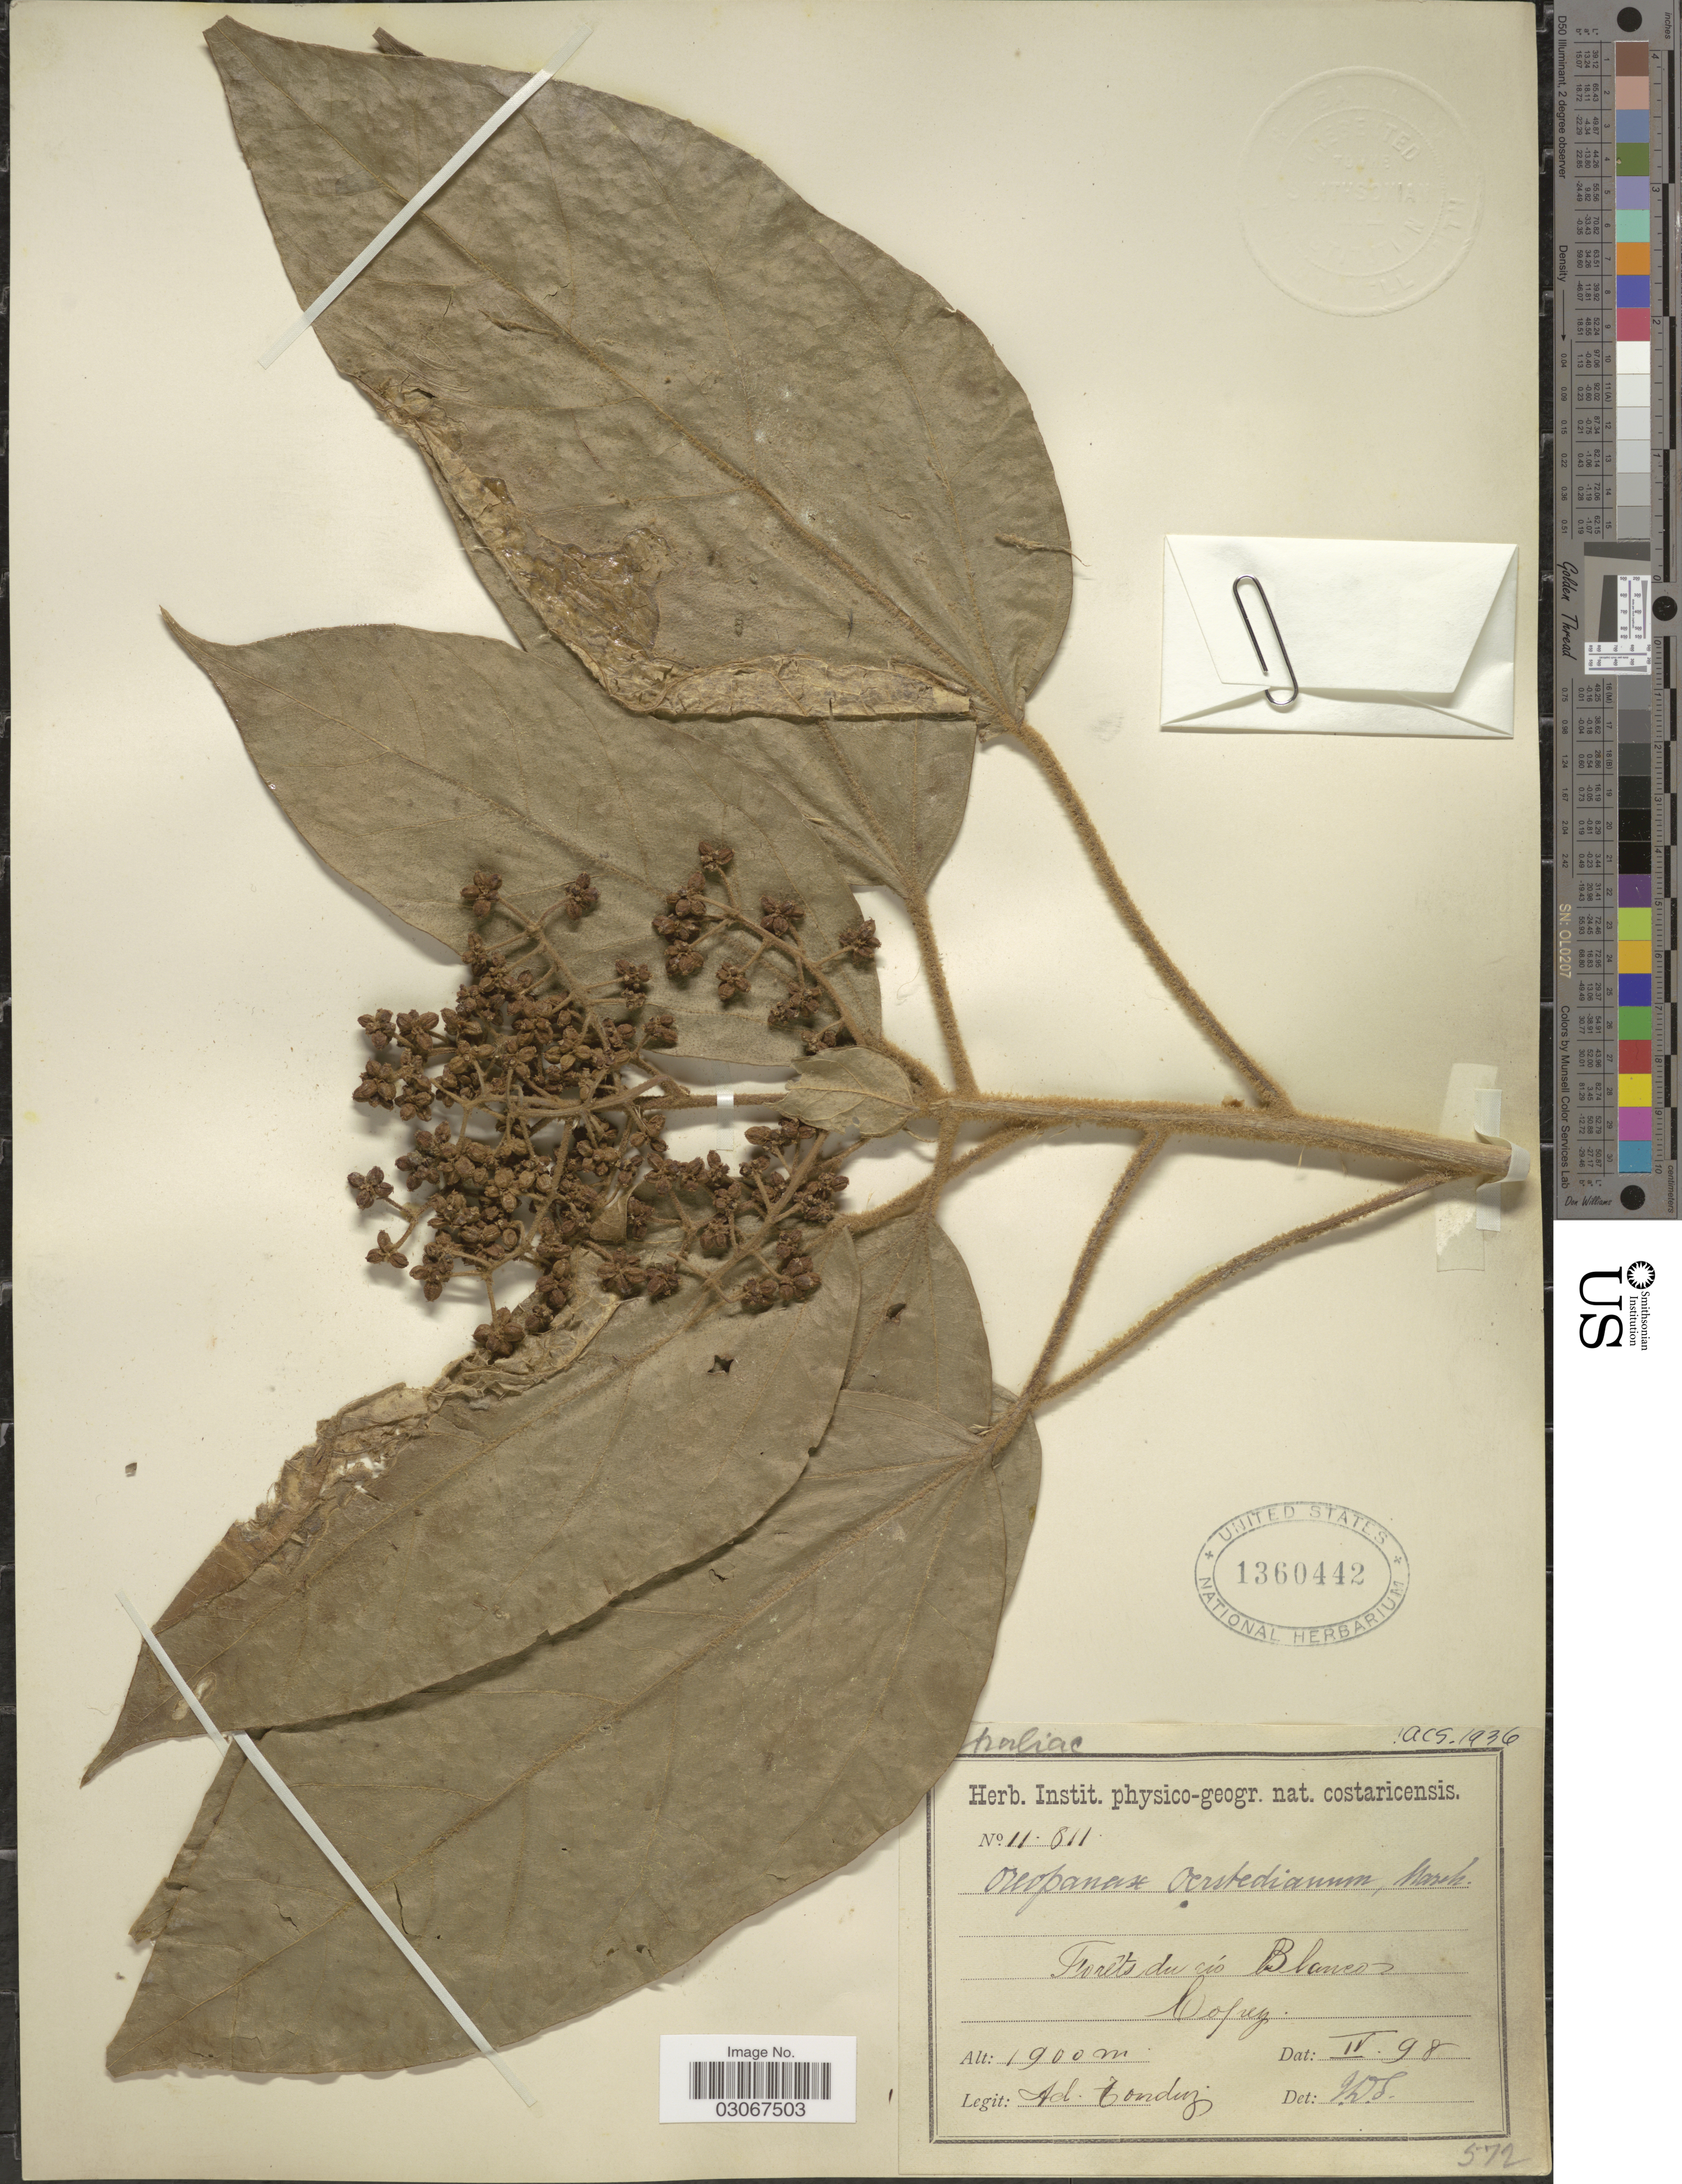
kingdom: Plantae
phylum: Tracheophyta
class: Magnoliopsida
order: Apiales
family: Araliaceae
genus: Oreopanax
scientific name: Oreopanax oerstedianus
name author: Marchal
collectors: A. Tonduz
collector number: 11811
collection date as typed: Transcribed d/m/y: /4/98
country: Costa Rica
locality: Forest du río Blancos Copey.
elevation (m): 1900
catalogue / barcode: US 1360442